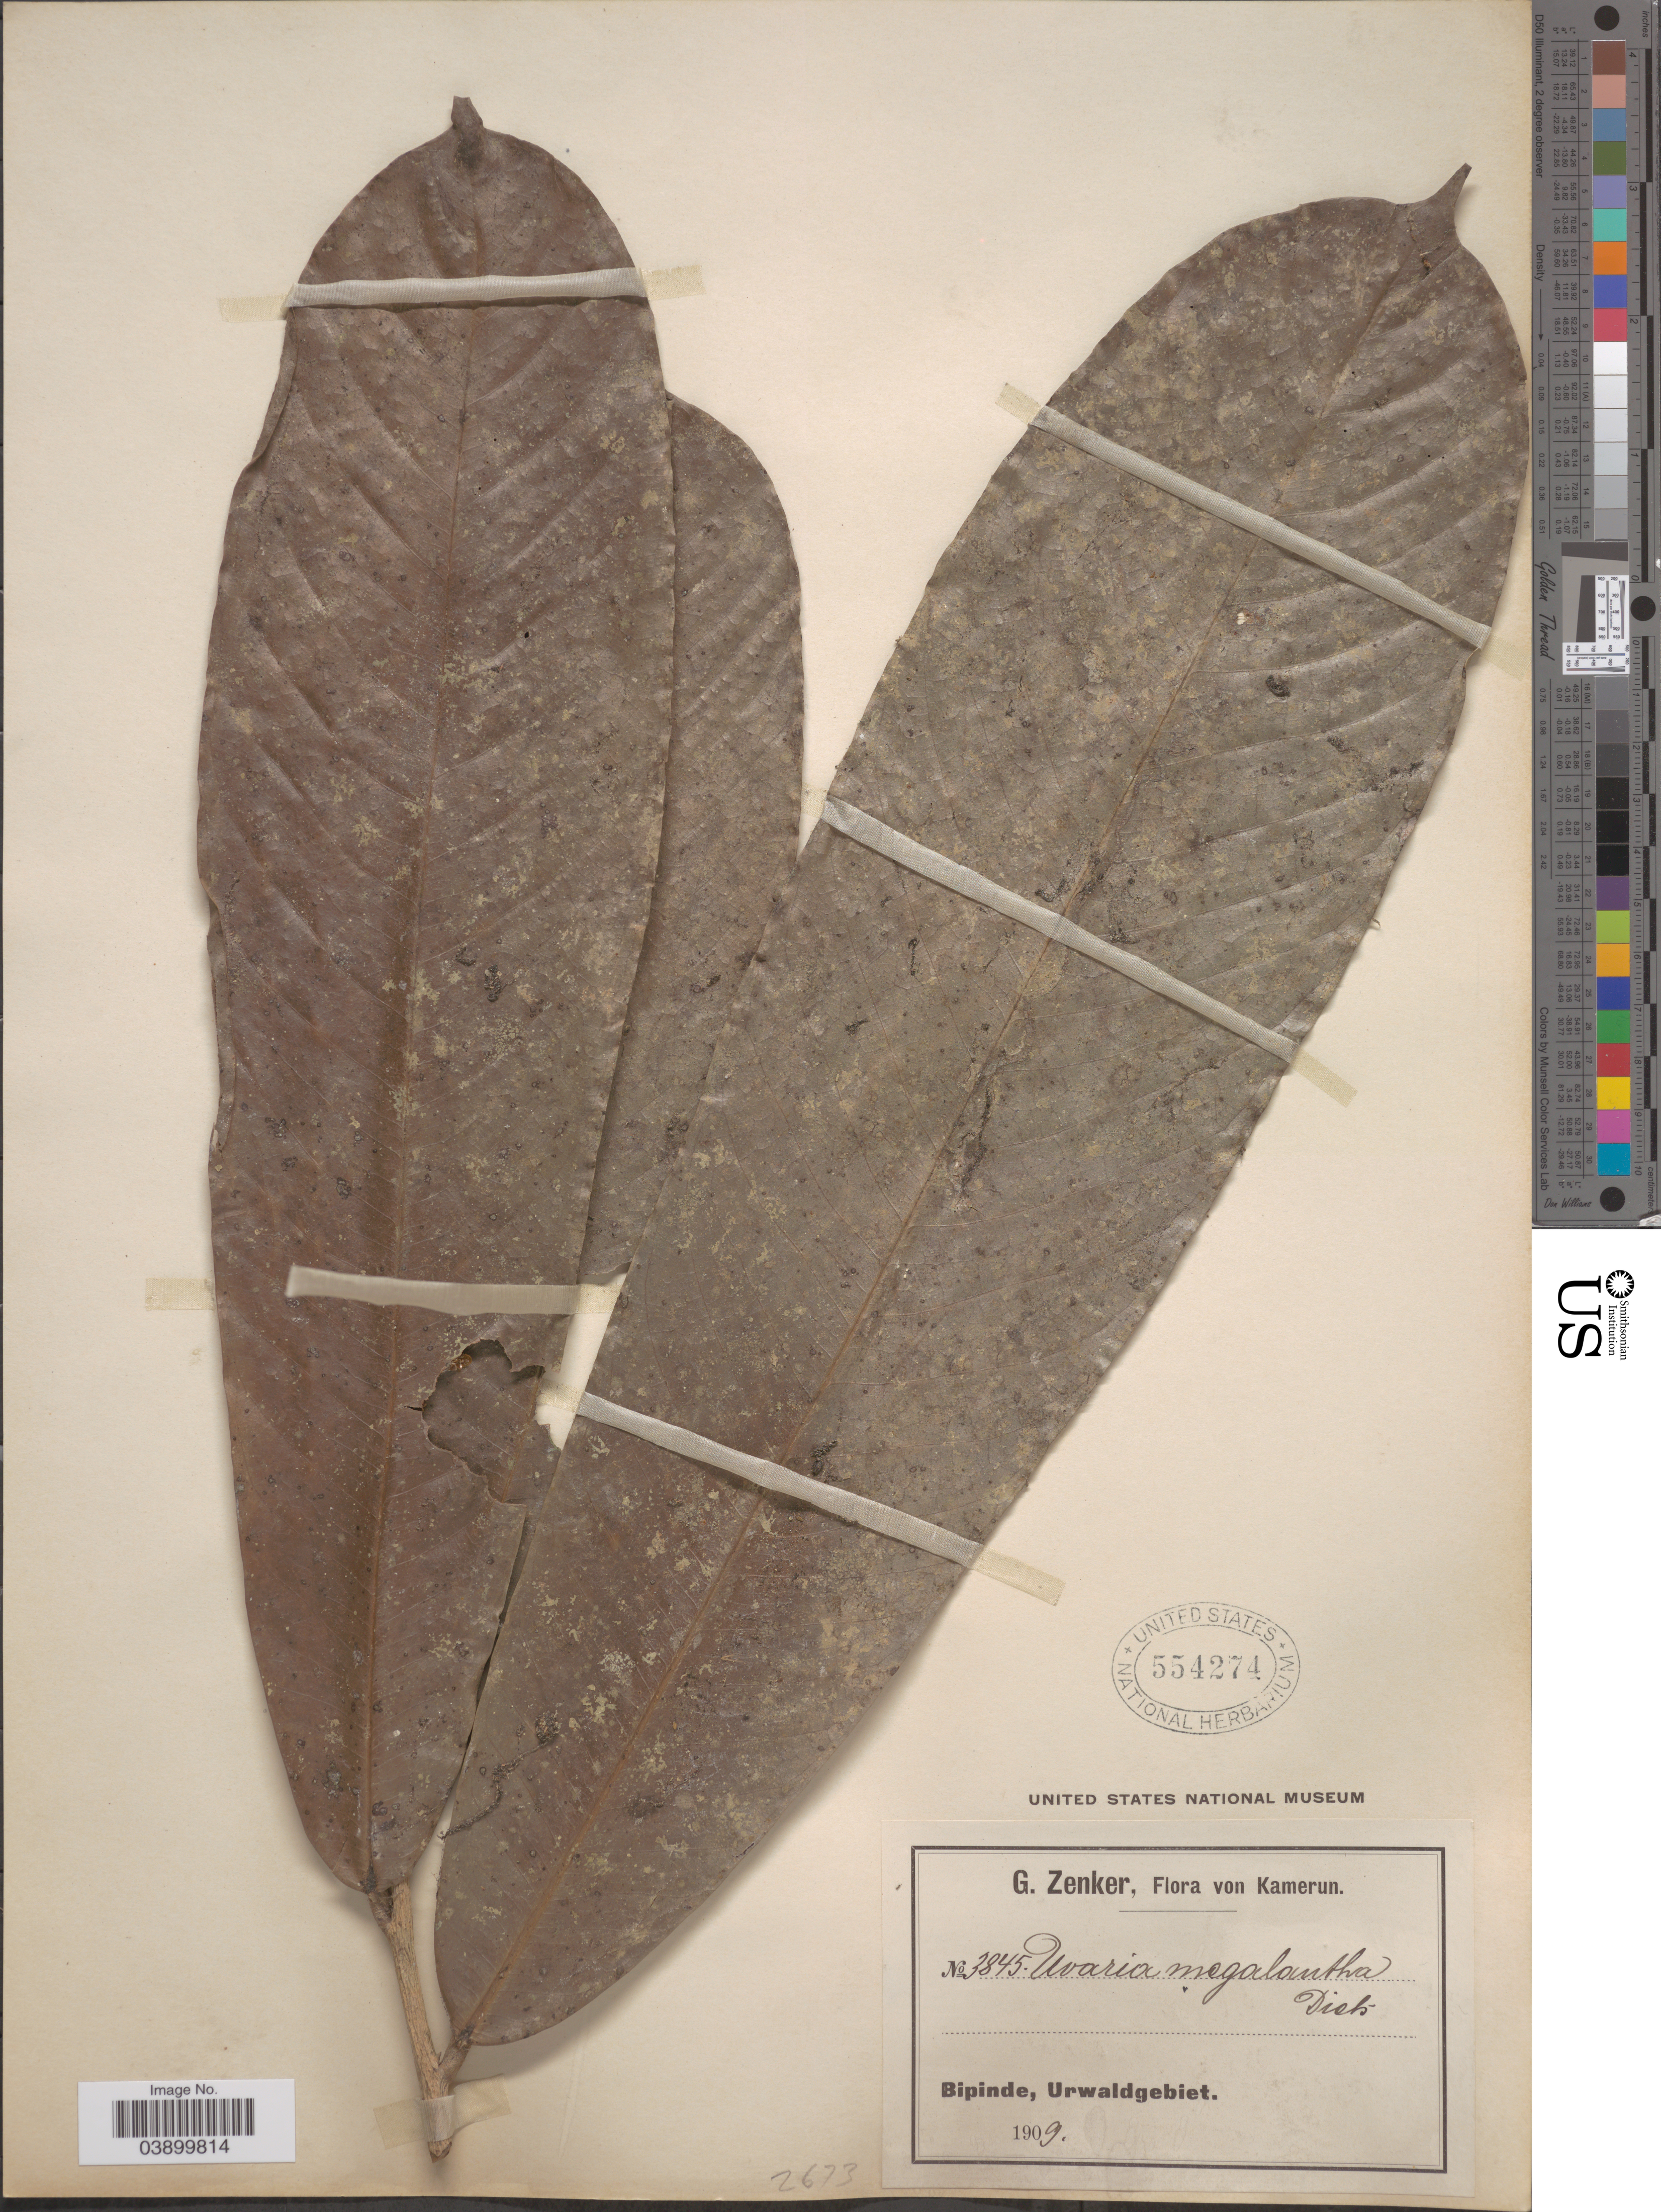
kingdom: Plantae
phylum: Tracheophyta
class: Magnoliopsida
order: Magnoliales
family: Annonaceae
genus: Uvaria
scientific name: Uvaria megalantha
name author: Diels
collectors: G. A. Zenker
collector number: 3845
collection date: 1909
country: Cameroon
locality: Bipinde, Urwaldgebiet.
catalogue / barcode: US 554274